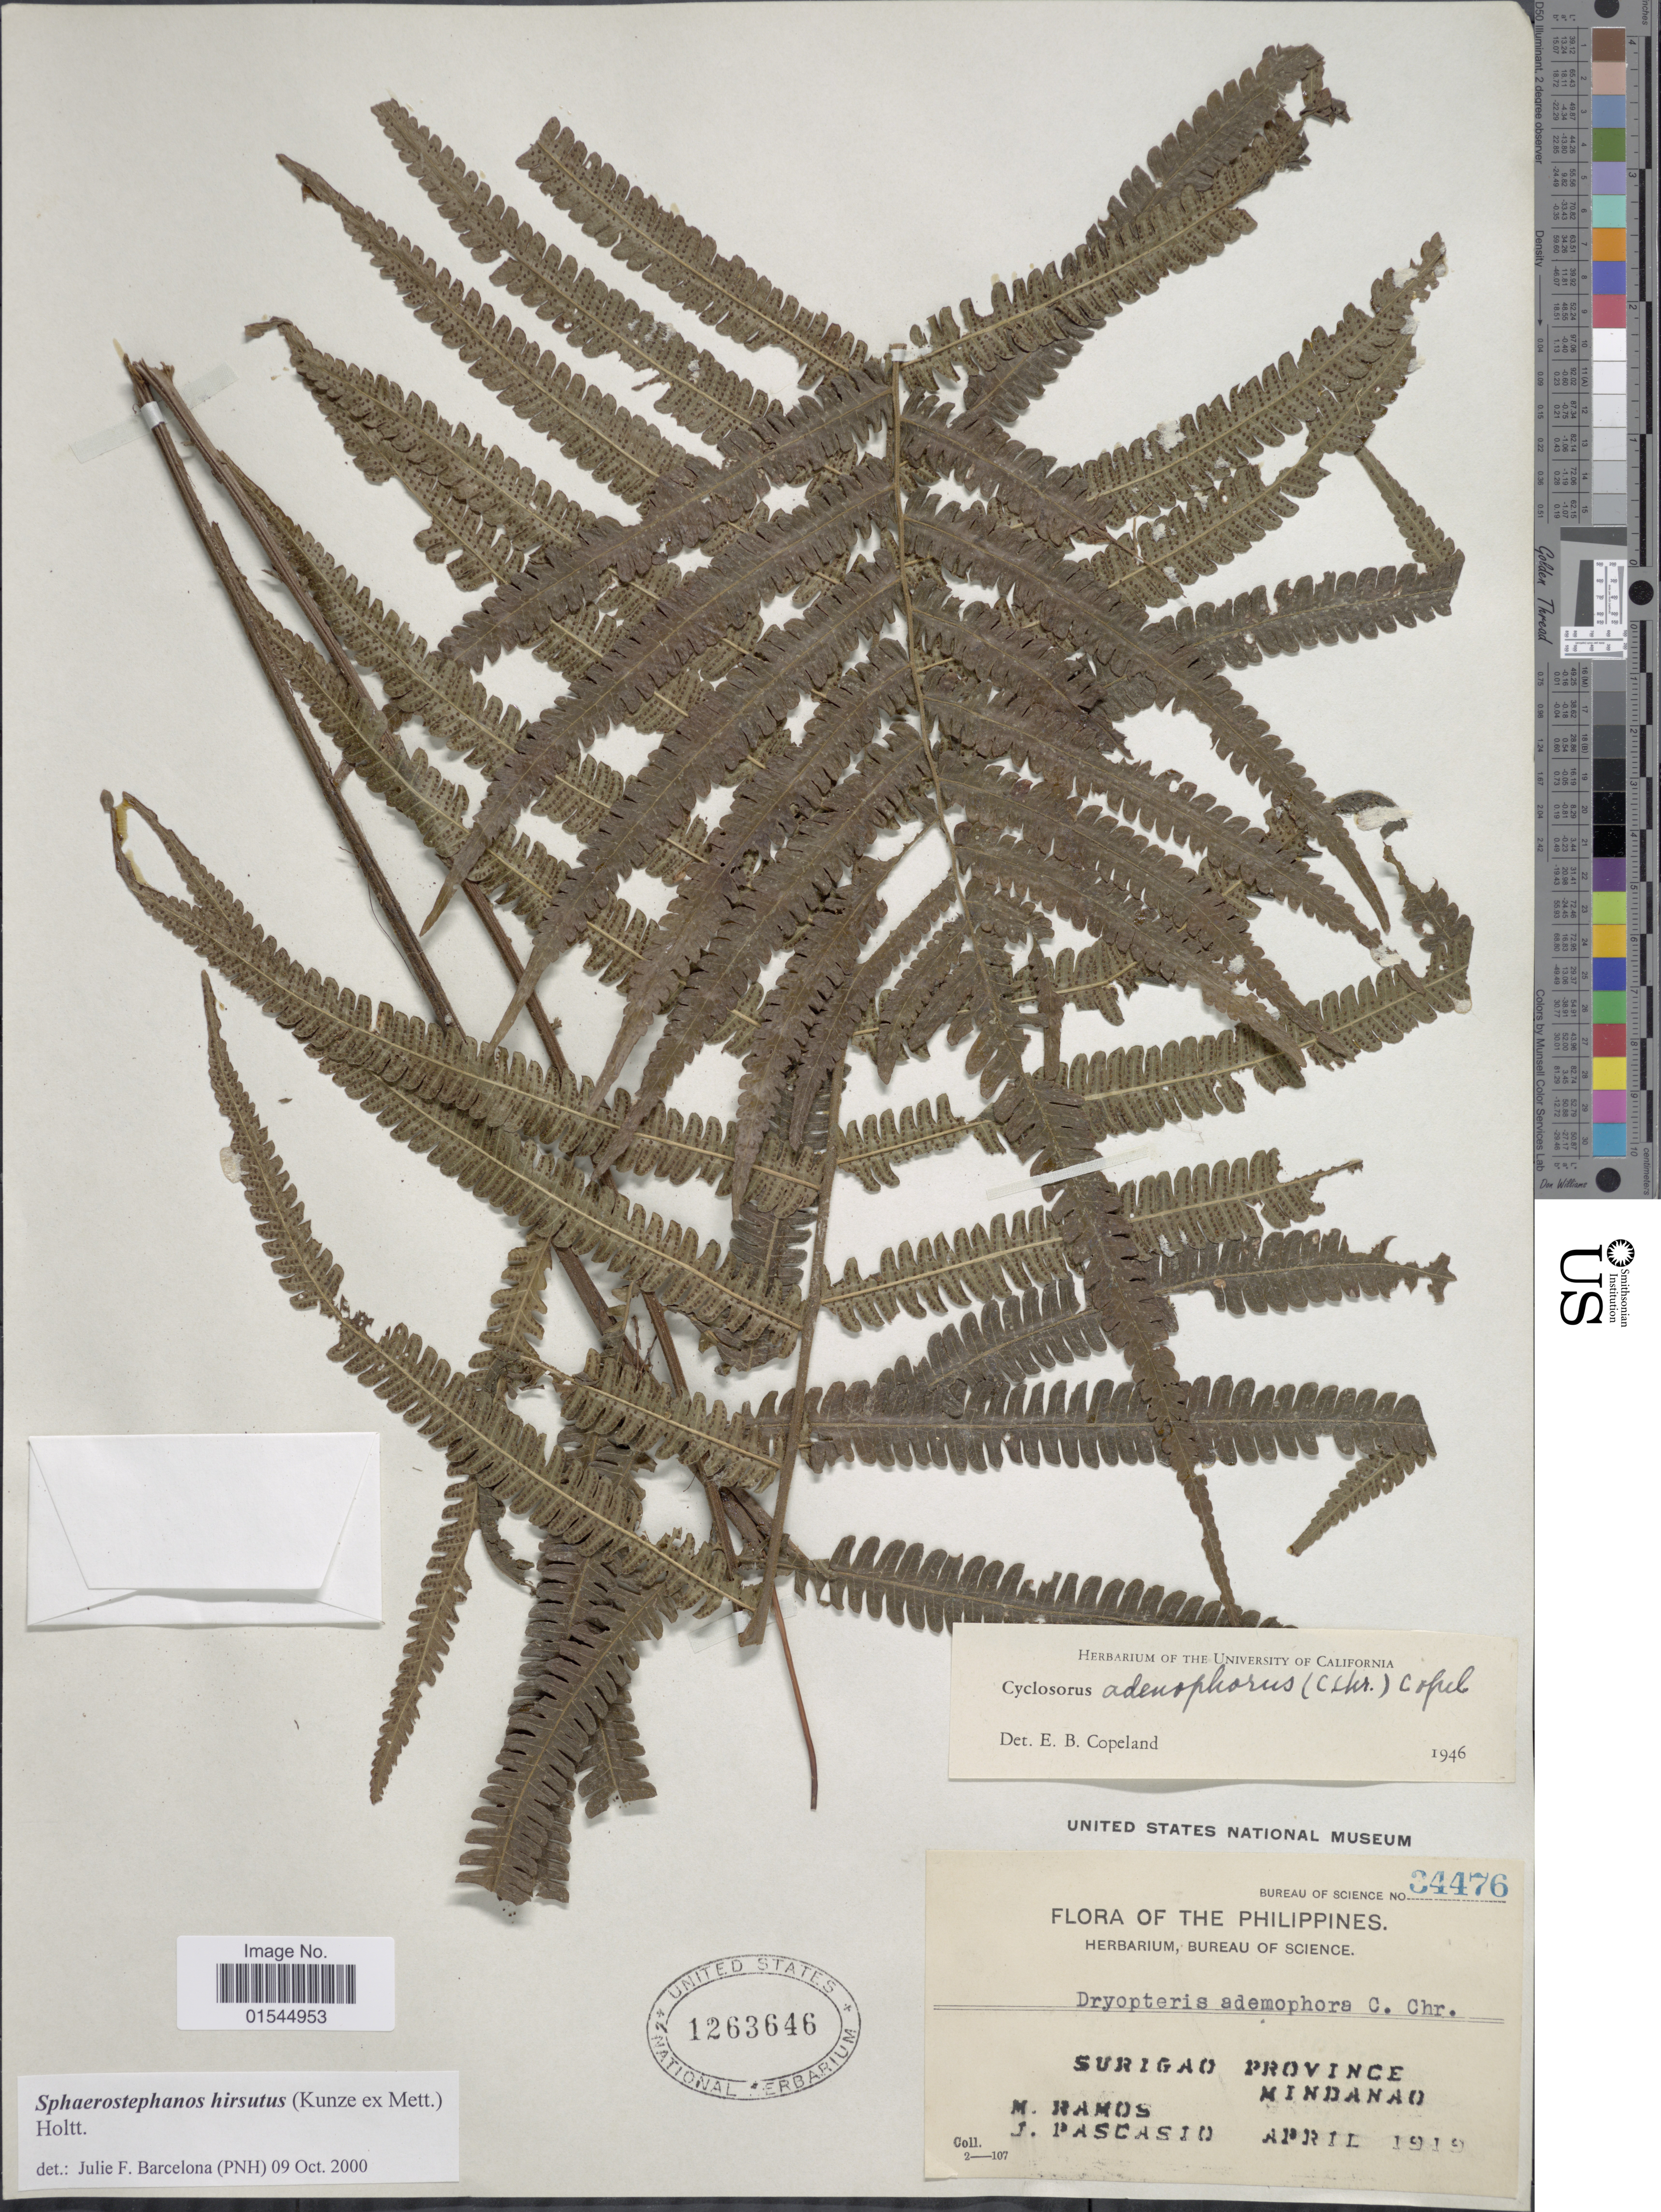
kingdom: Plantae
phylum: Tracheophyta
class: Polypodiopsida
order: Polypodiales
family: Thelypteridaceae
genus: Sphaerostephanos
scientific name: Sphaerostephanos hirsutus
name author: (Kunze ex Mett.) Holttum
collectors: M. Ramos & J. Pascasio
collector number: Bureau of Science 34476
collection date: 1919-04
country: Philippines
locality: Surigao Province Mindanao.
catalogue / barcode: US 1263646